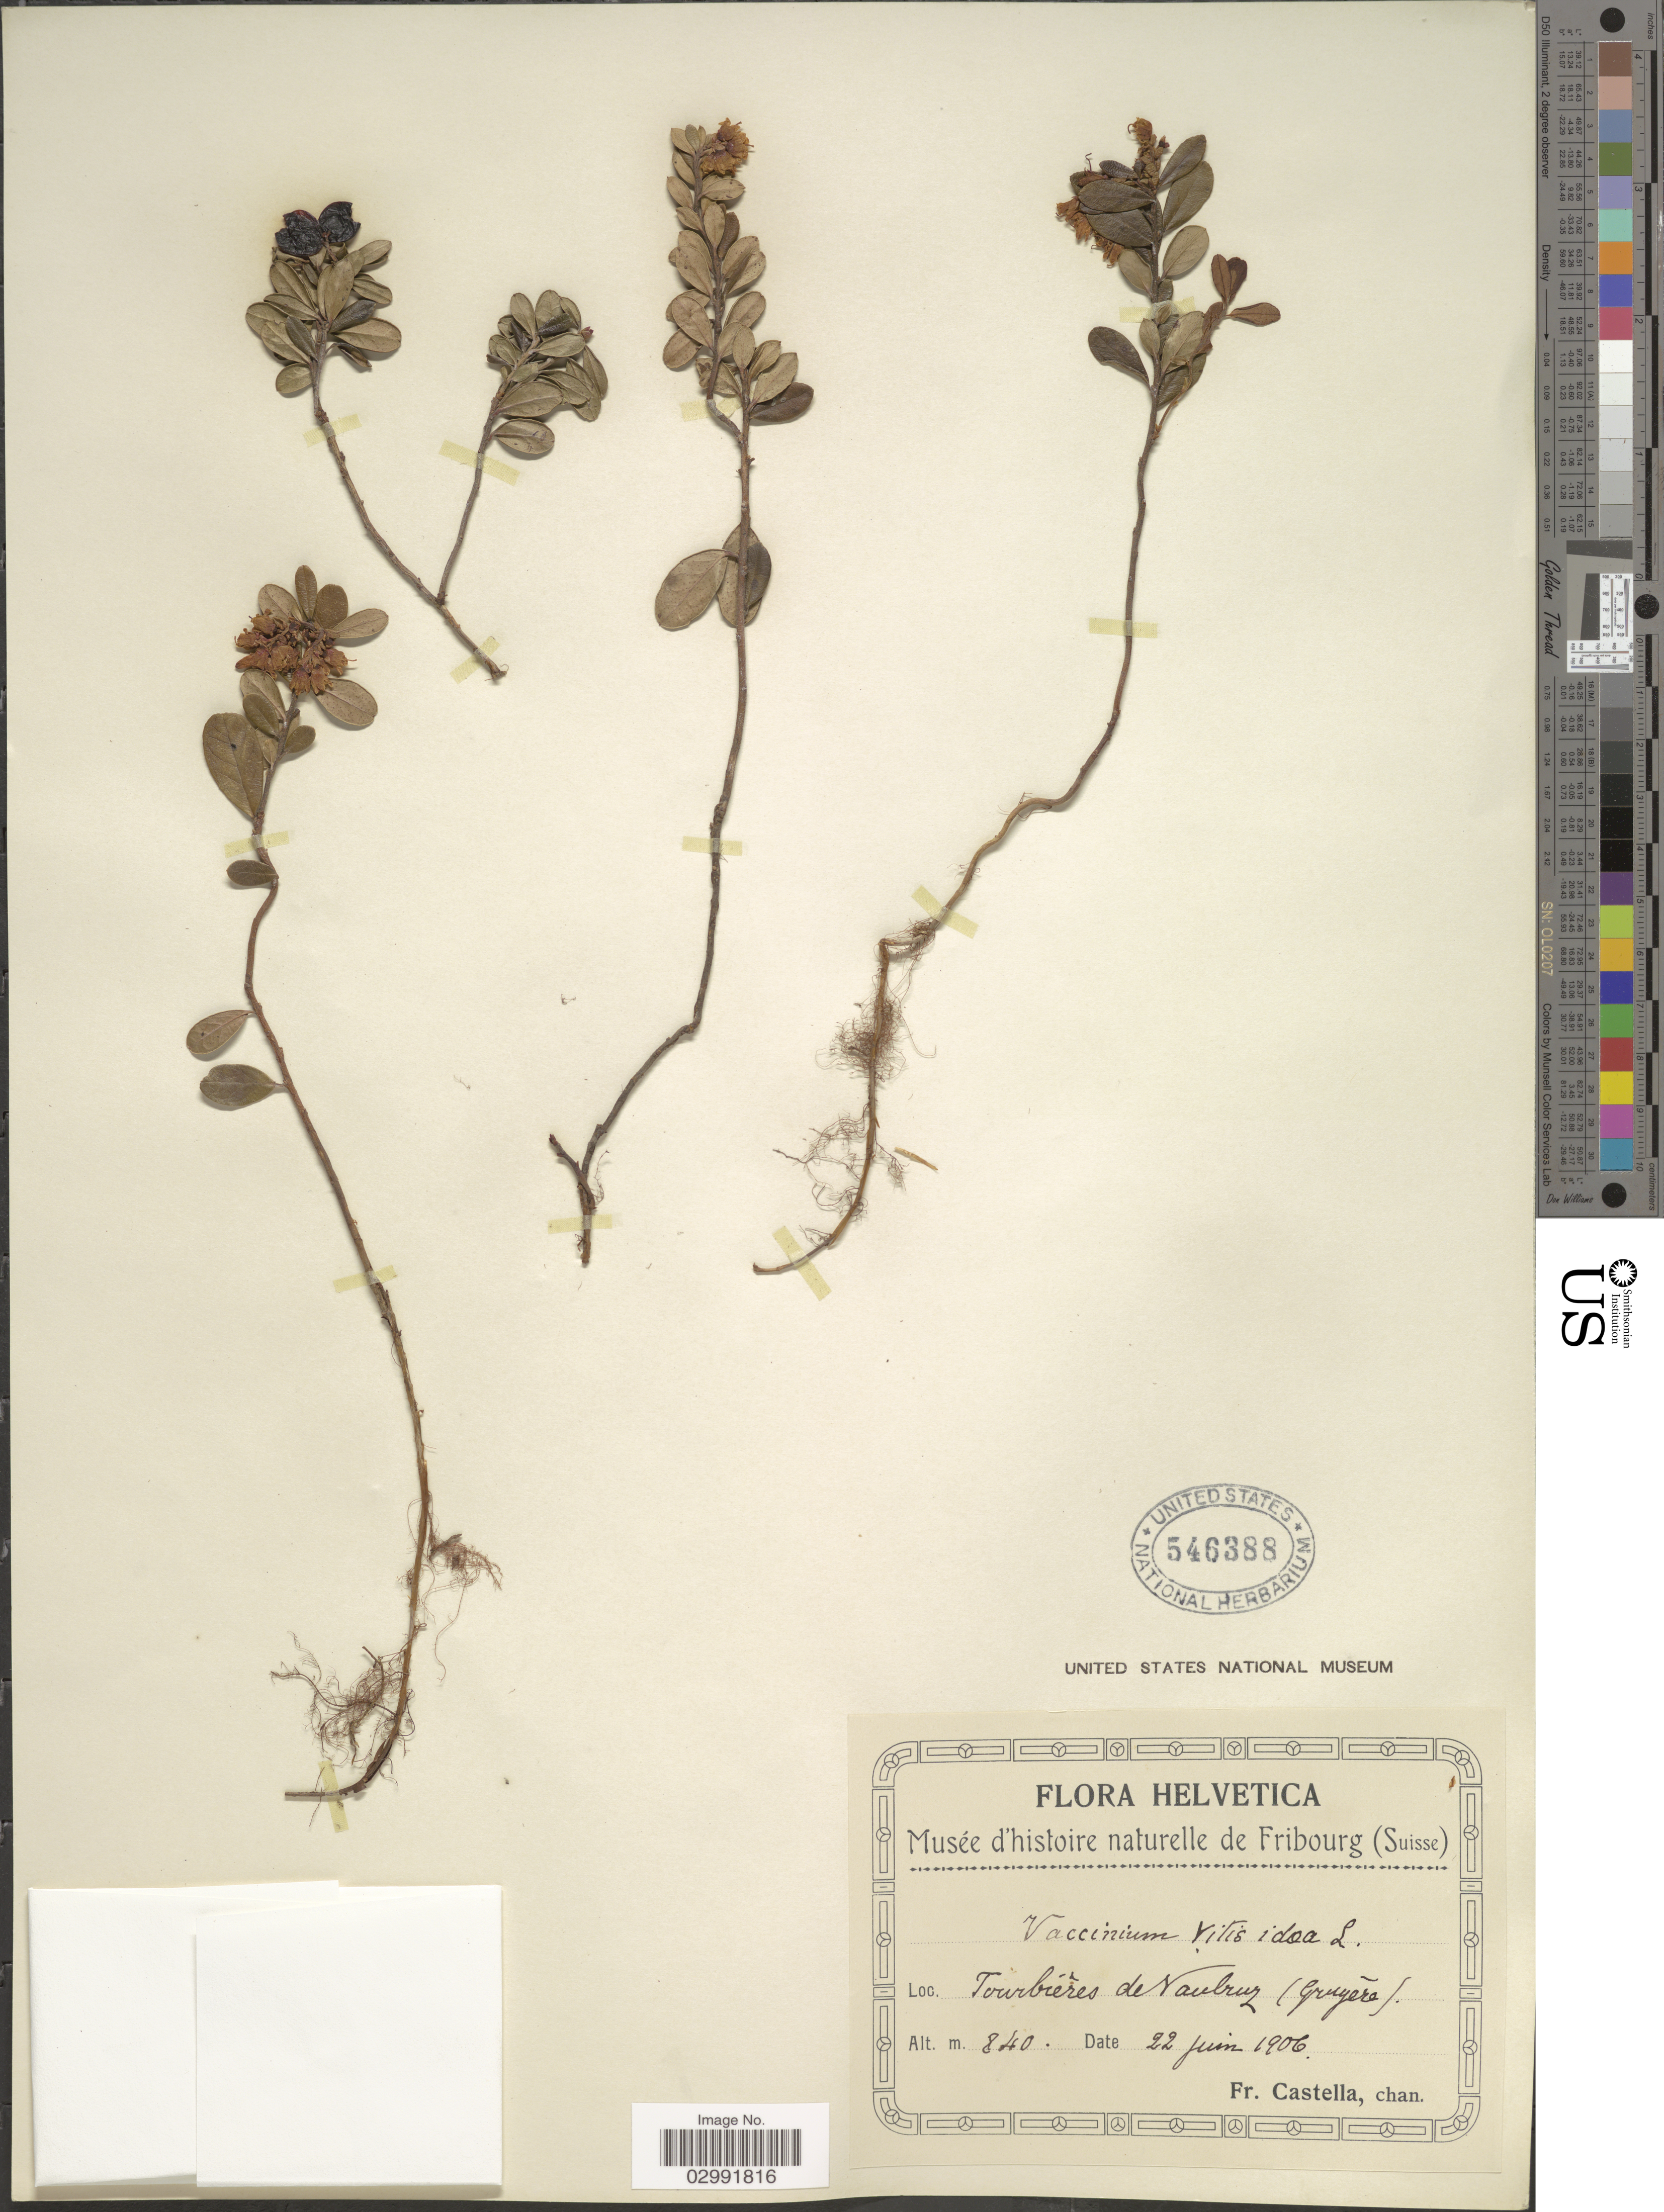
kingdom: Plantae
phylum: Tracheophyta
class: Magnoliopsida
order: Ericales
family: Ericaceae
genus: Vaccinium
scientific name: Vaccinium vitis-idaea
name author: L.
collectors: Fr. Castella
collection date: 1906-06-22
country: Switzerland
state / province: Fribourg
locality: Helvetica. Tourbières de Vaulruz (Gruyerè).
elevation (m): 840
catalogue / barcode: US 546388